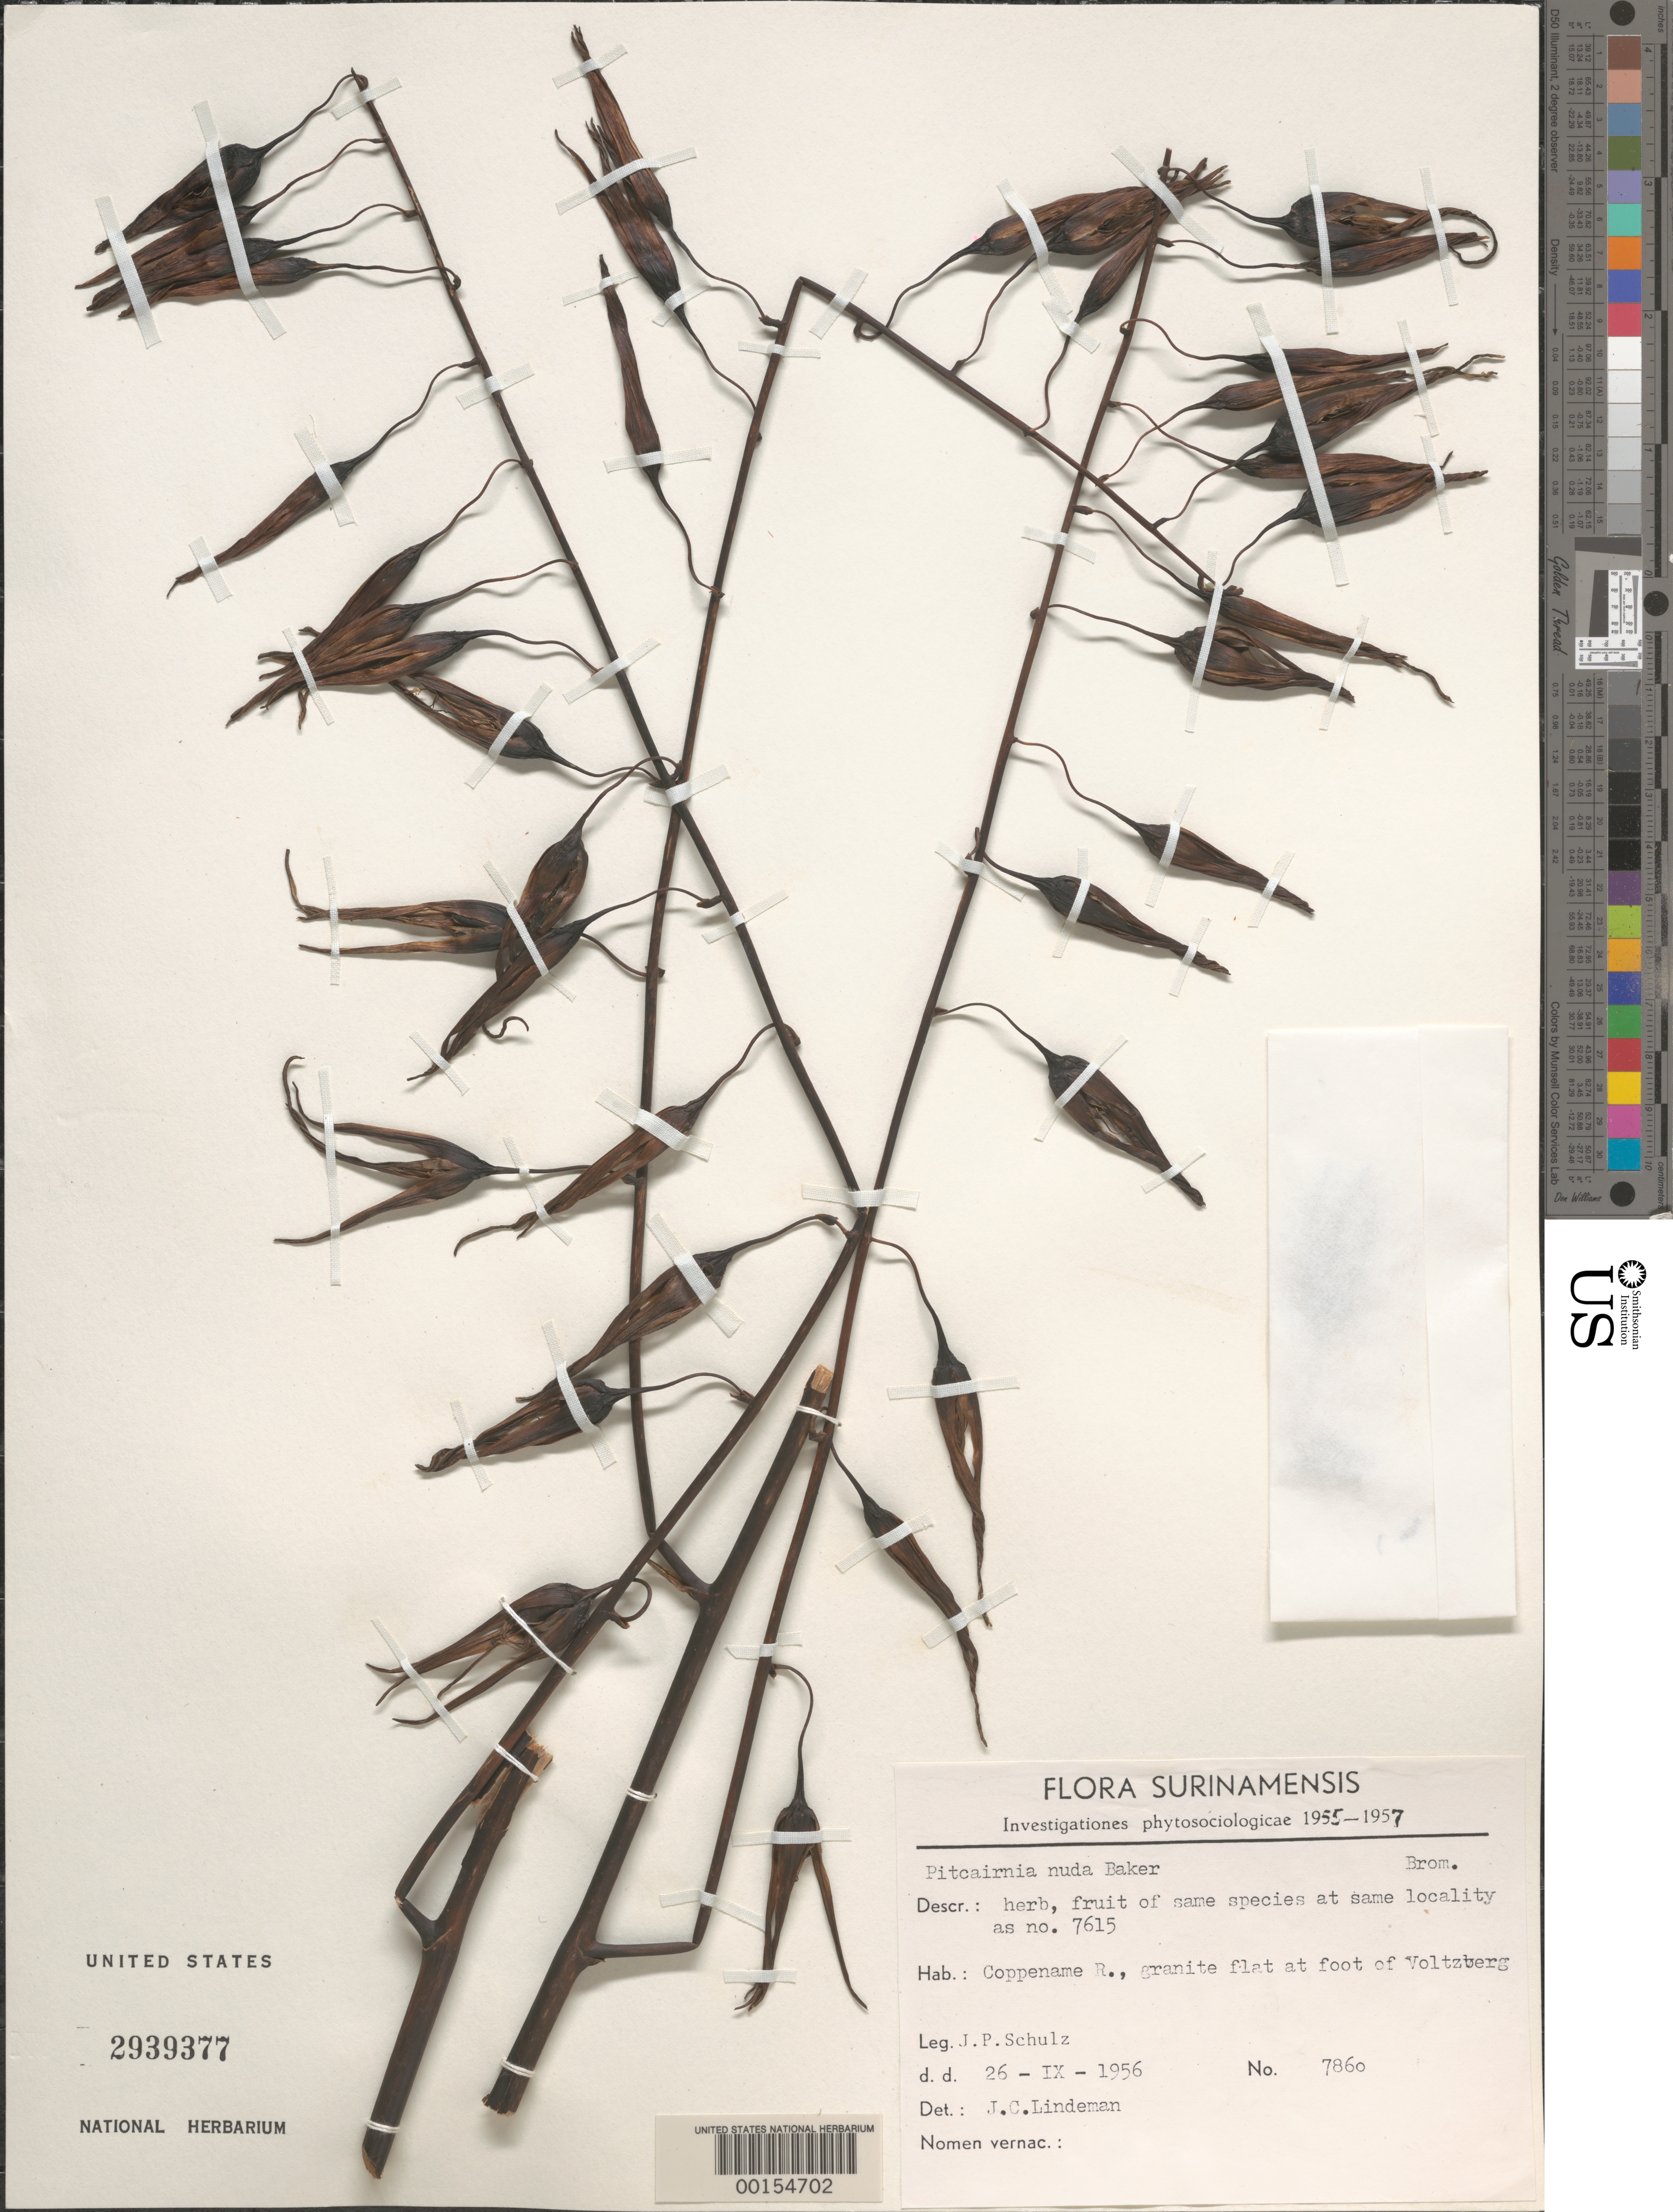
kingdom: Plantae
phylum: Tracheophyta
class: Liliopsida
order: Poales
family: Bromeliaceae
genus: Pitcairnia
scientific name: Pitcairnia nuda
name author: Baker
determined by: Lindeman, J. C.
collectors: J. P. Schulz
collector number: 7860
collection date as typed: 26-Sep-56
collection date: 1956-09-26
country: Suriname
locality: Voltzberg, Coppename R.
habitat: Granite flat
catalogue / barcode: US 2939377